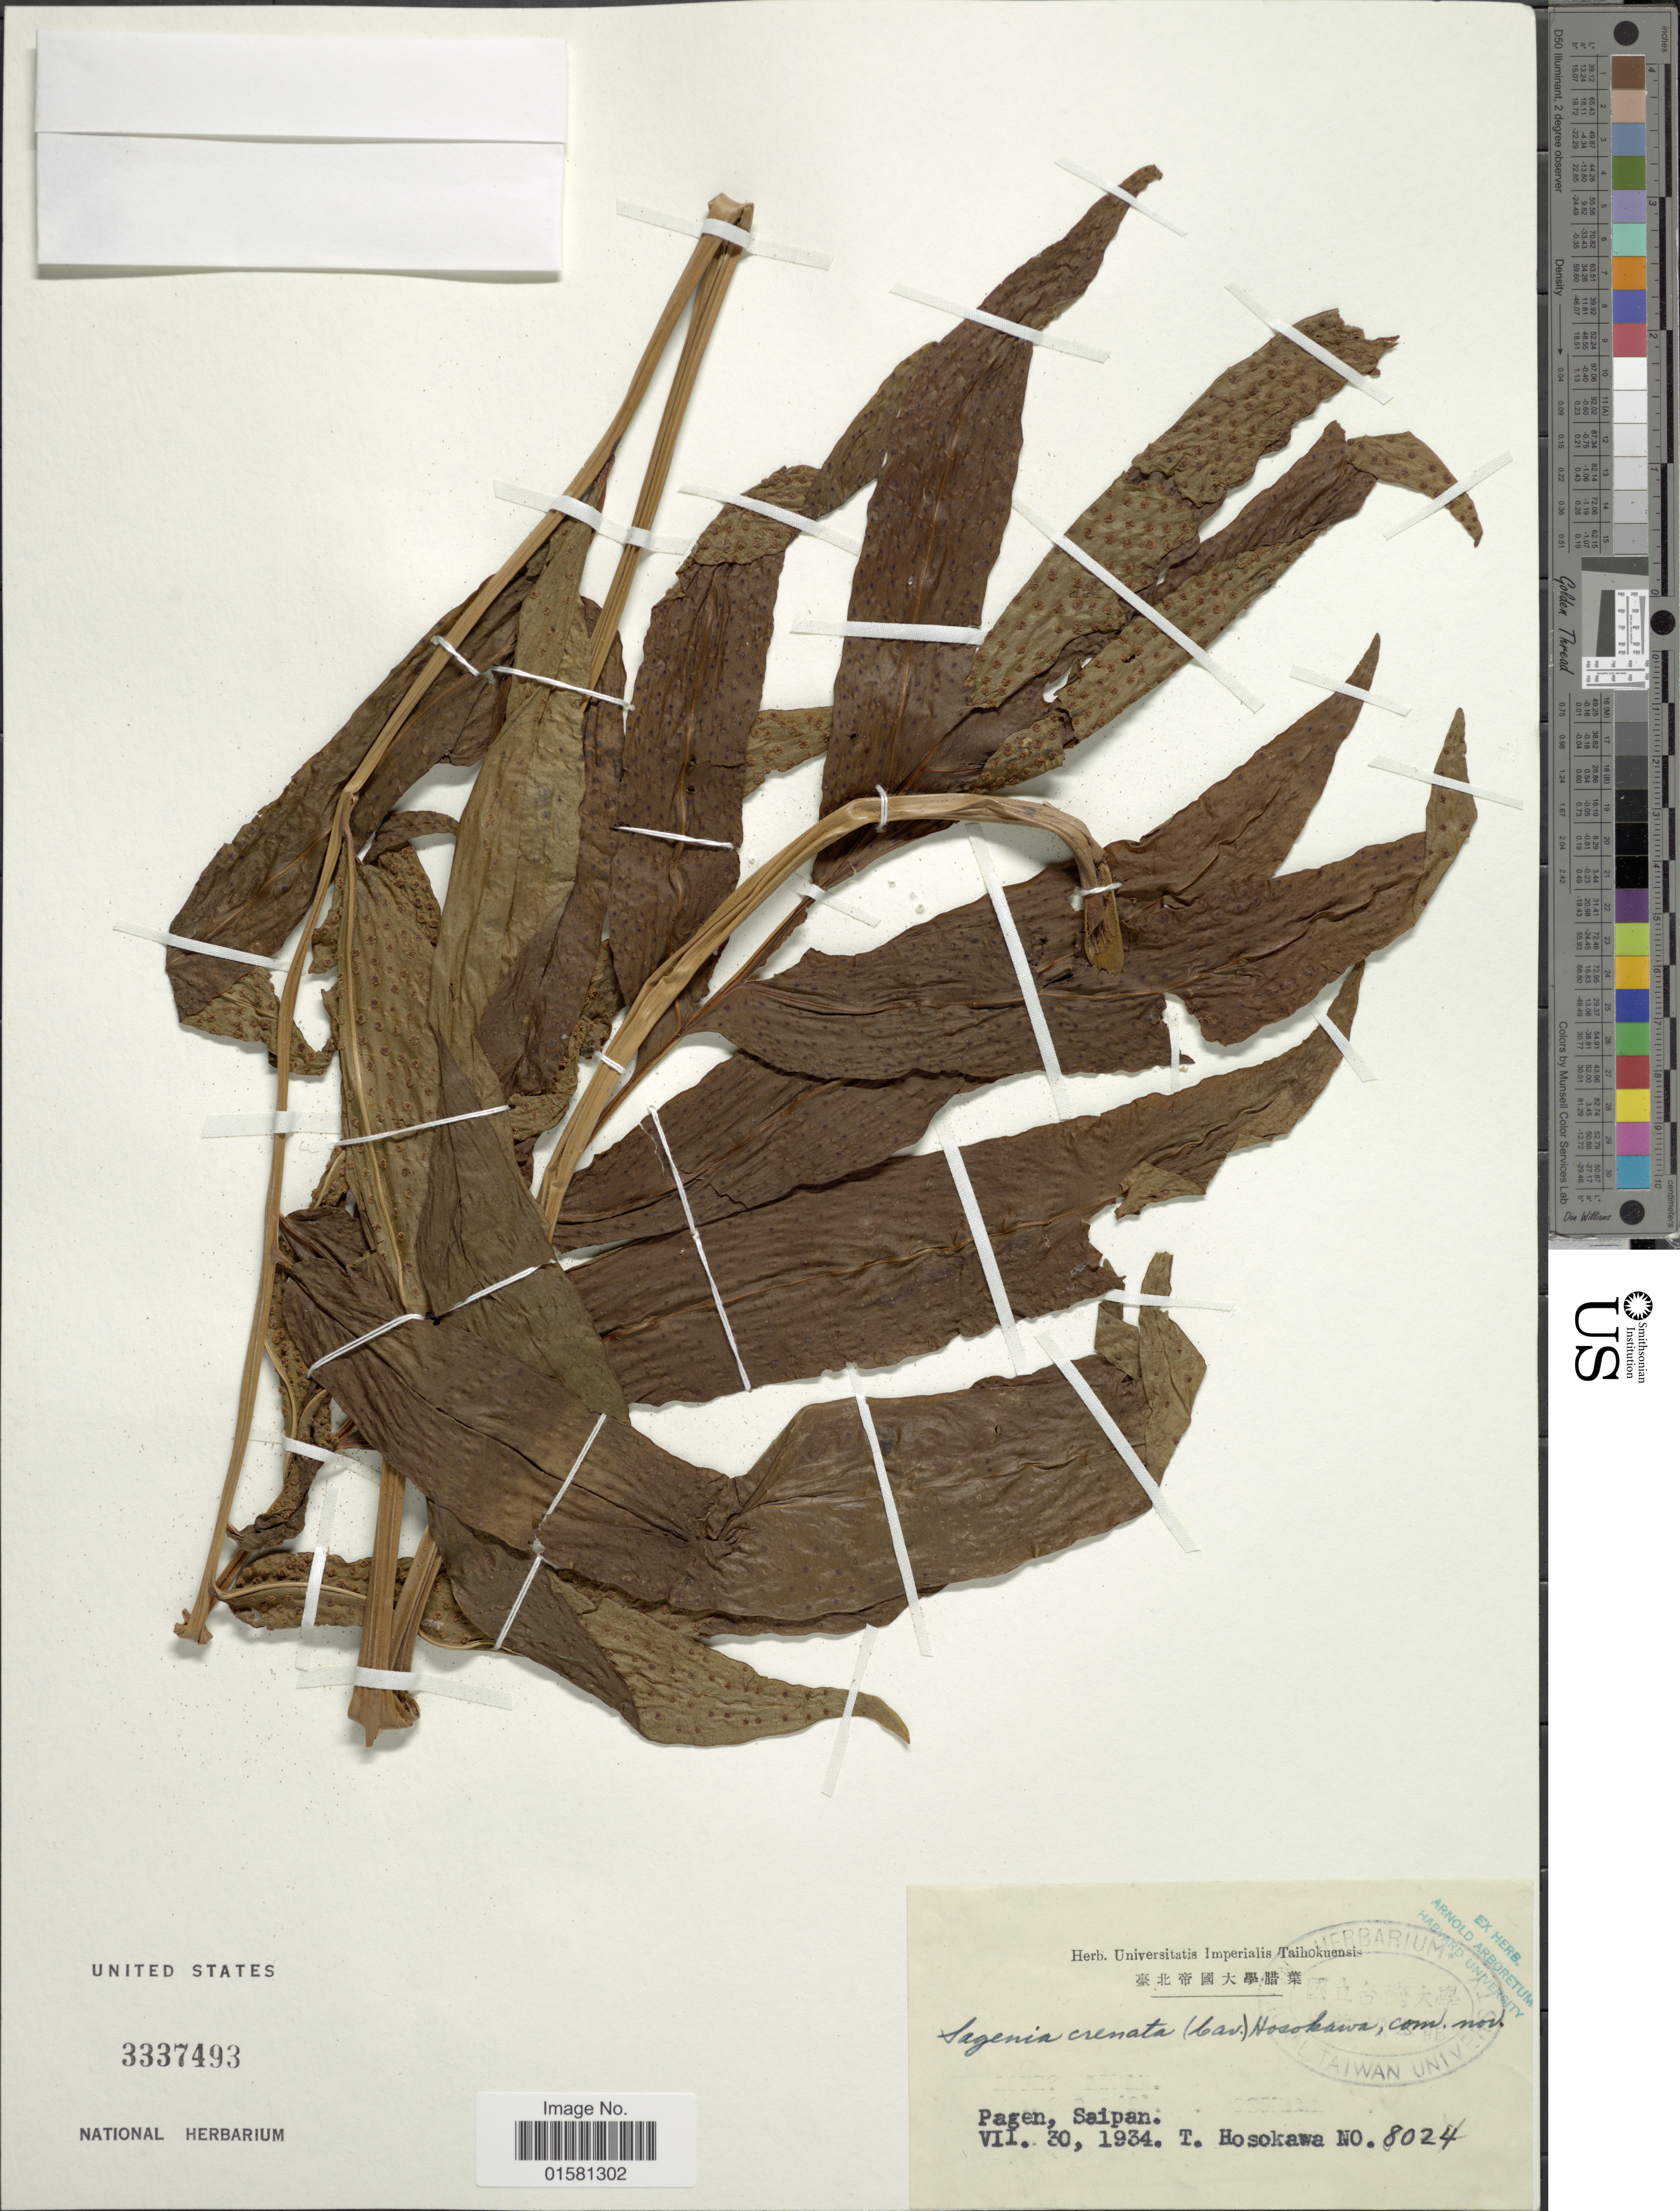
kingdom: Plantae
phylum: Tracheophyta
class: Polypodiopsida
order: Polypodiales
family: Tectariaceae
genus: Tectaria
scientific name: Tectaria crenata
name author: Cav.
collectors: T. Hosokawa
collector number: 8024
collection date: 1934-07-20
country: Northern Mariana Islands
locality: Pagen, Saipan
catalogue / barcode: US 3337493